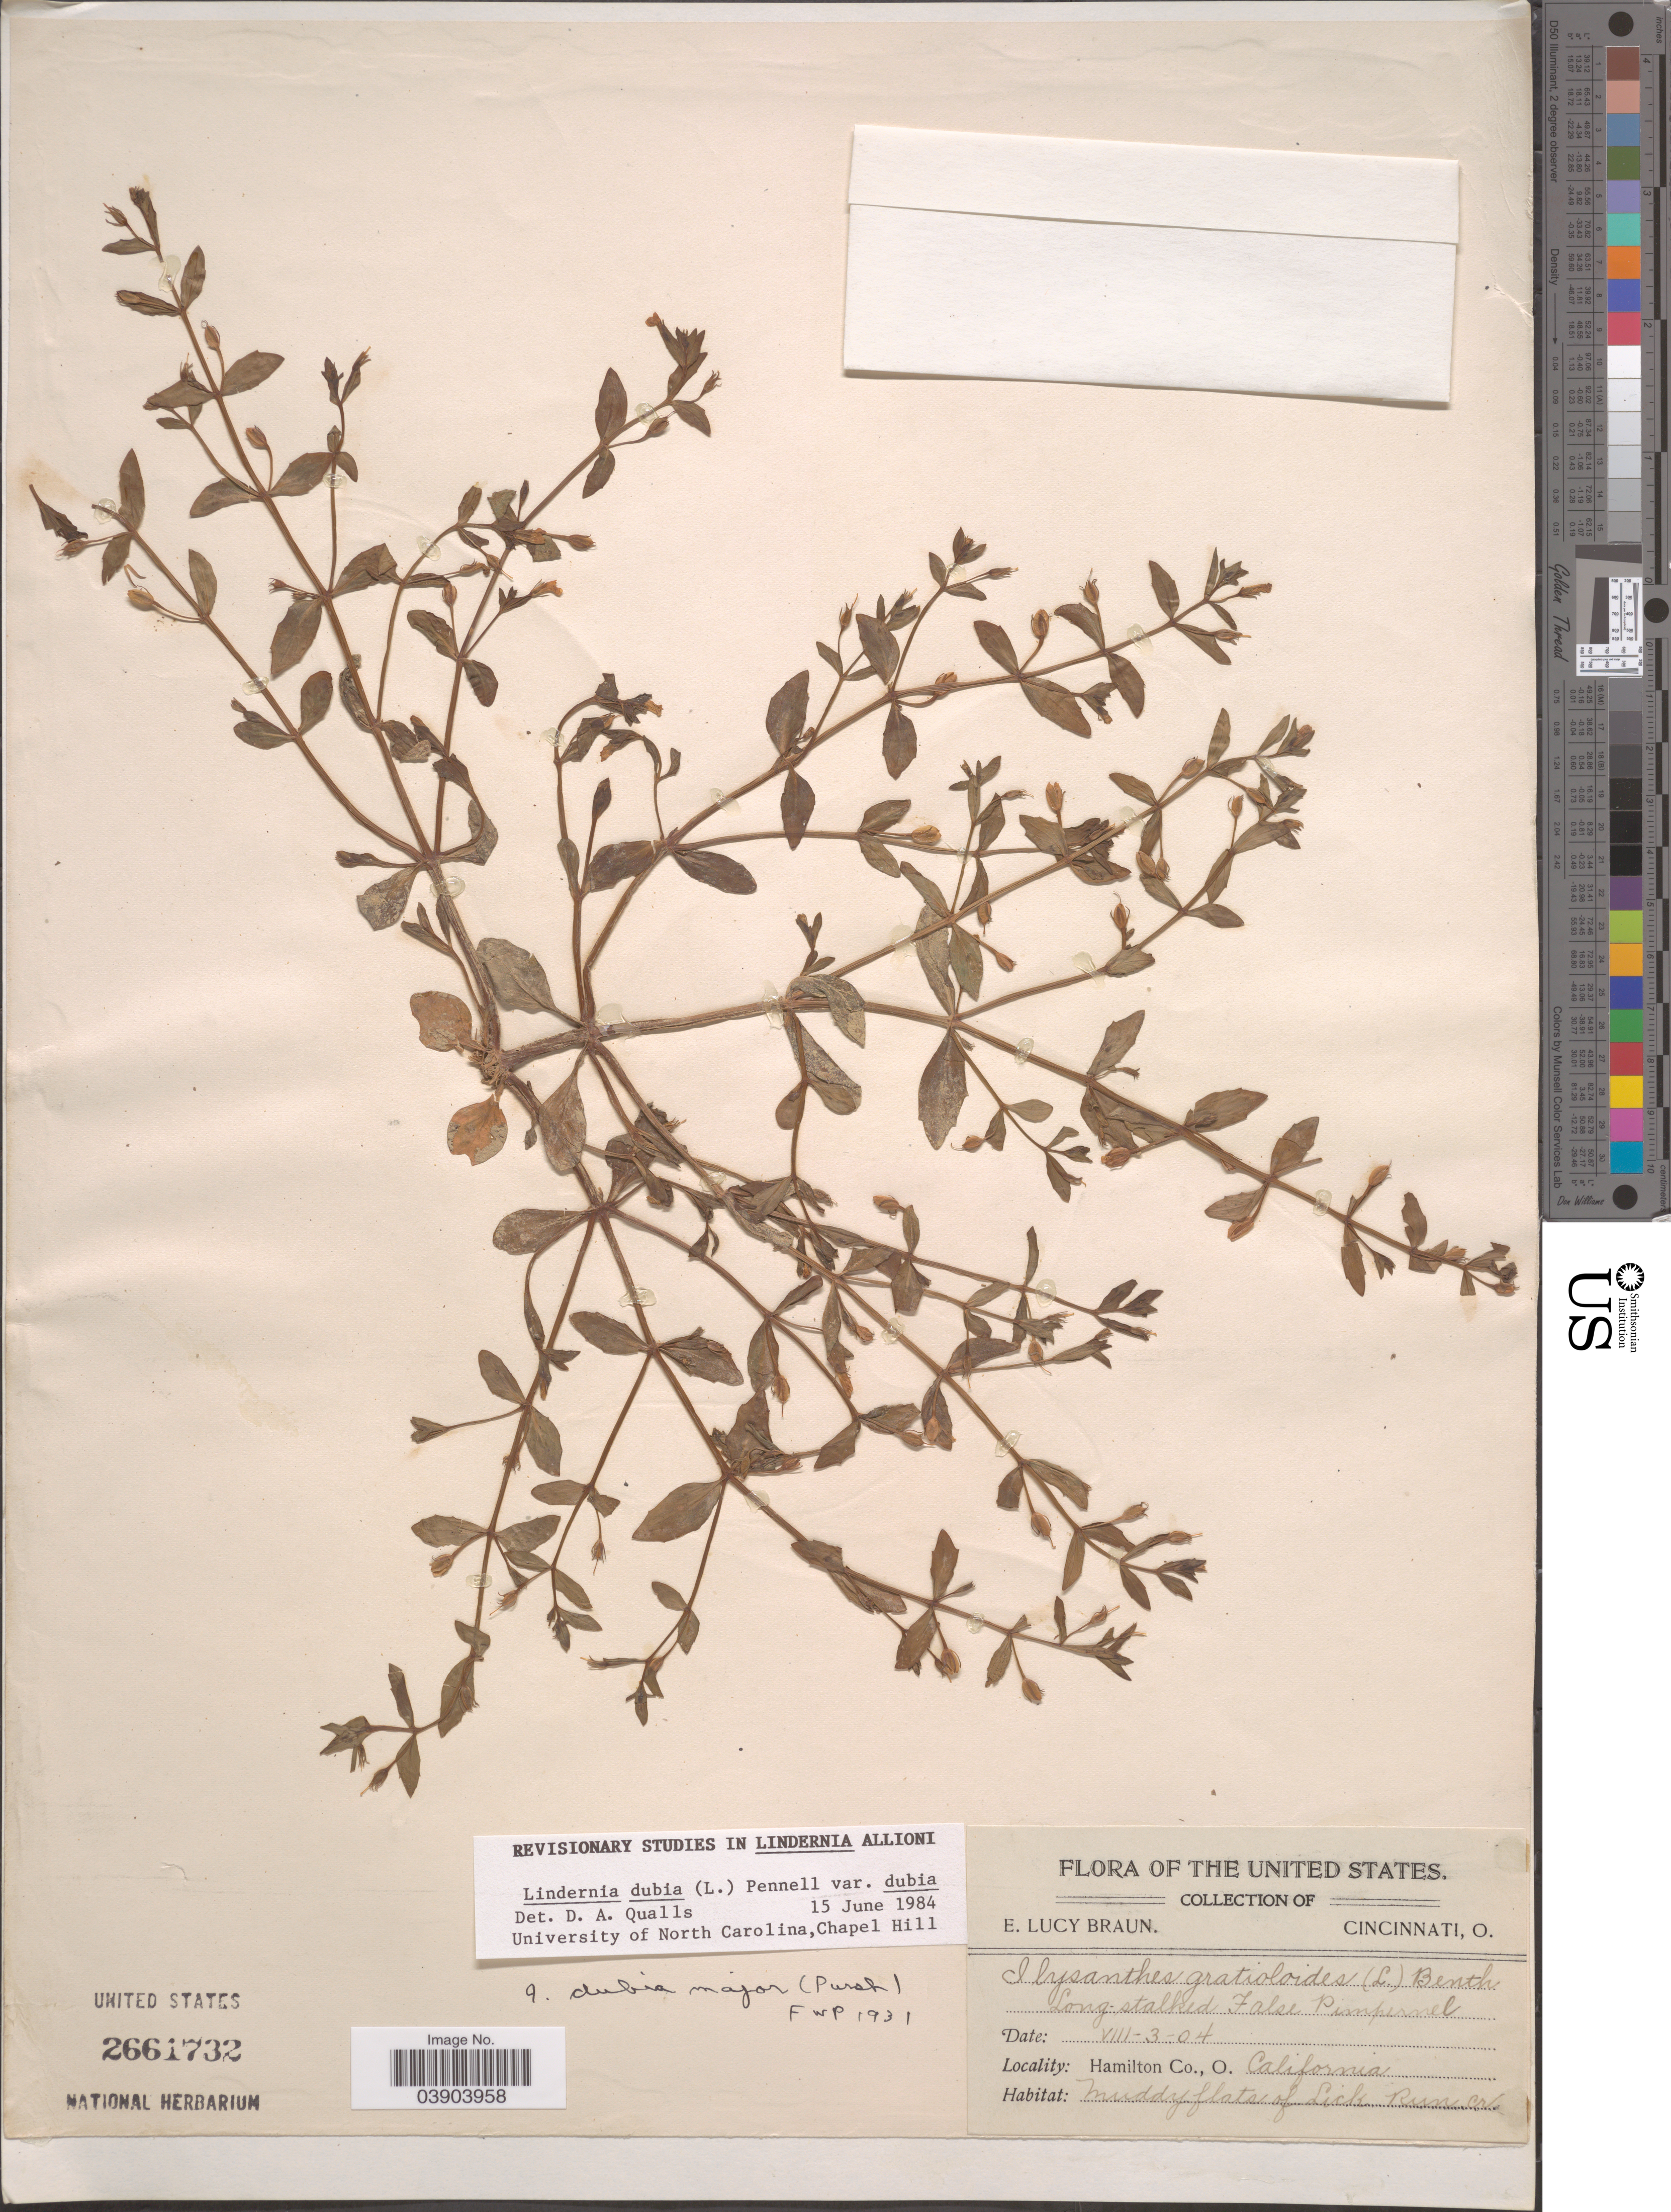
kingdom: Plantae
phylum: Tracheophyta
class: Magnoliopsida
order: Lamiales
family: Linderniaceae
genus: Lindernia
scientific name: Lindernia dubia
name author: (L.) Pennell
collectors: E. L. Braun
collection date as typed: Transcribed d/m/y: 3/8/4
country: United States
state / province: California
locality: Hamilton Co., O. California. Muddy flats of Lick Run Cr.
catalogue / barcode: US 2661732